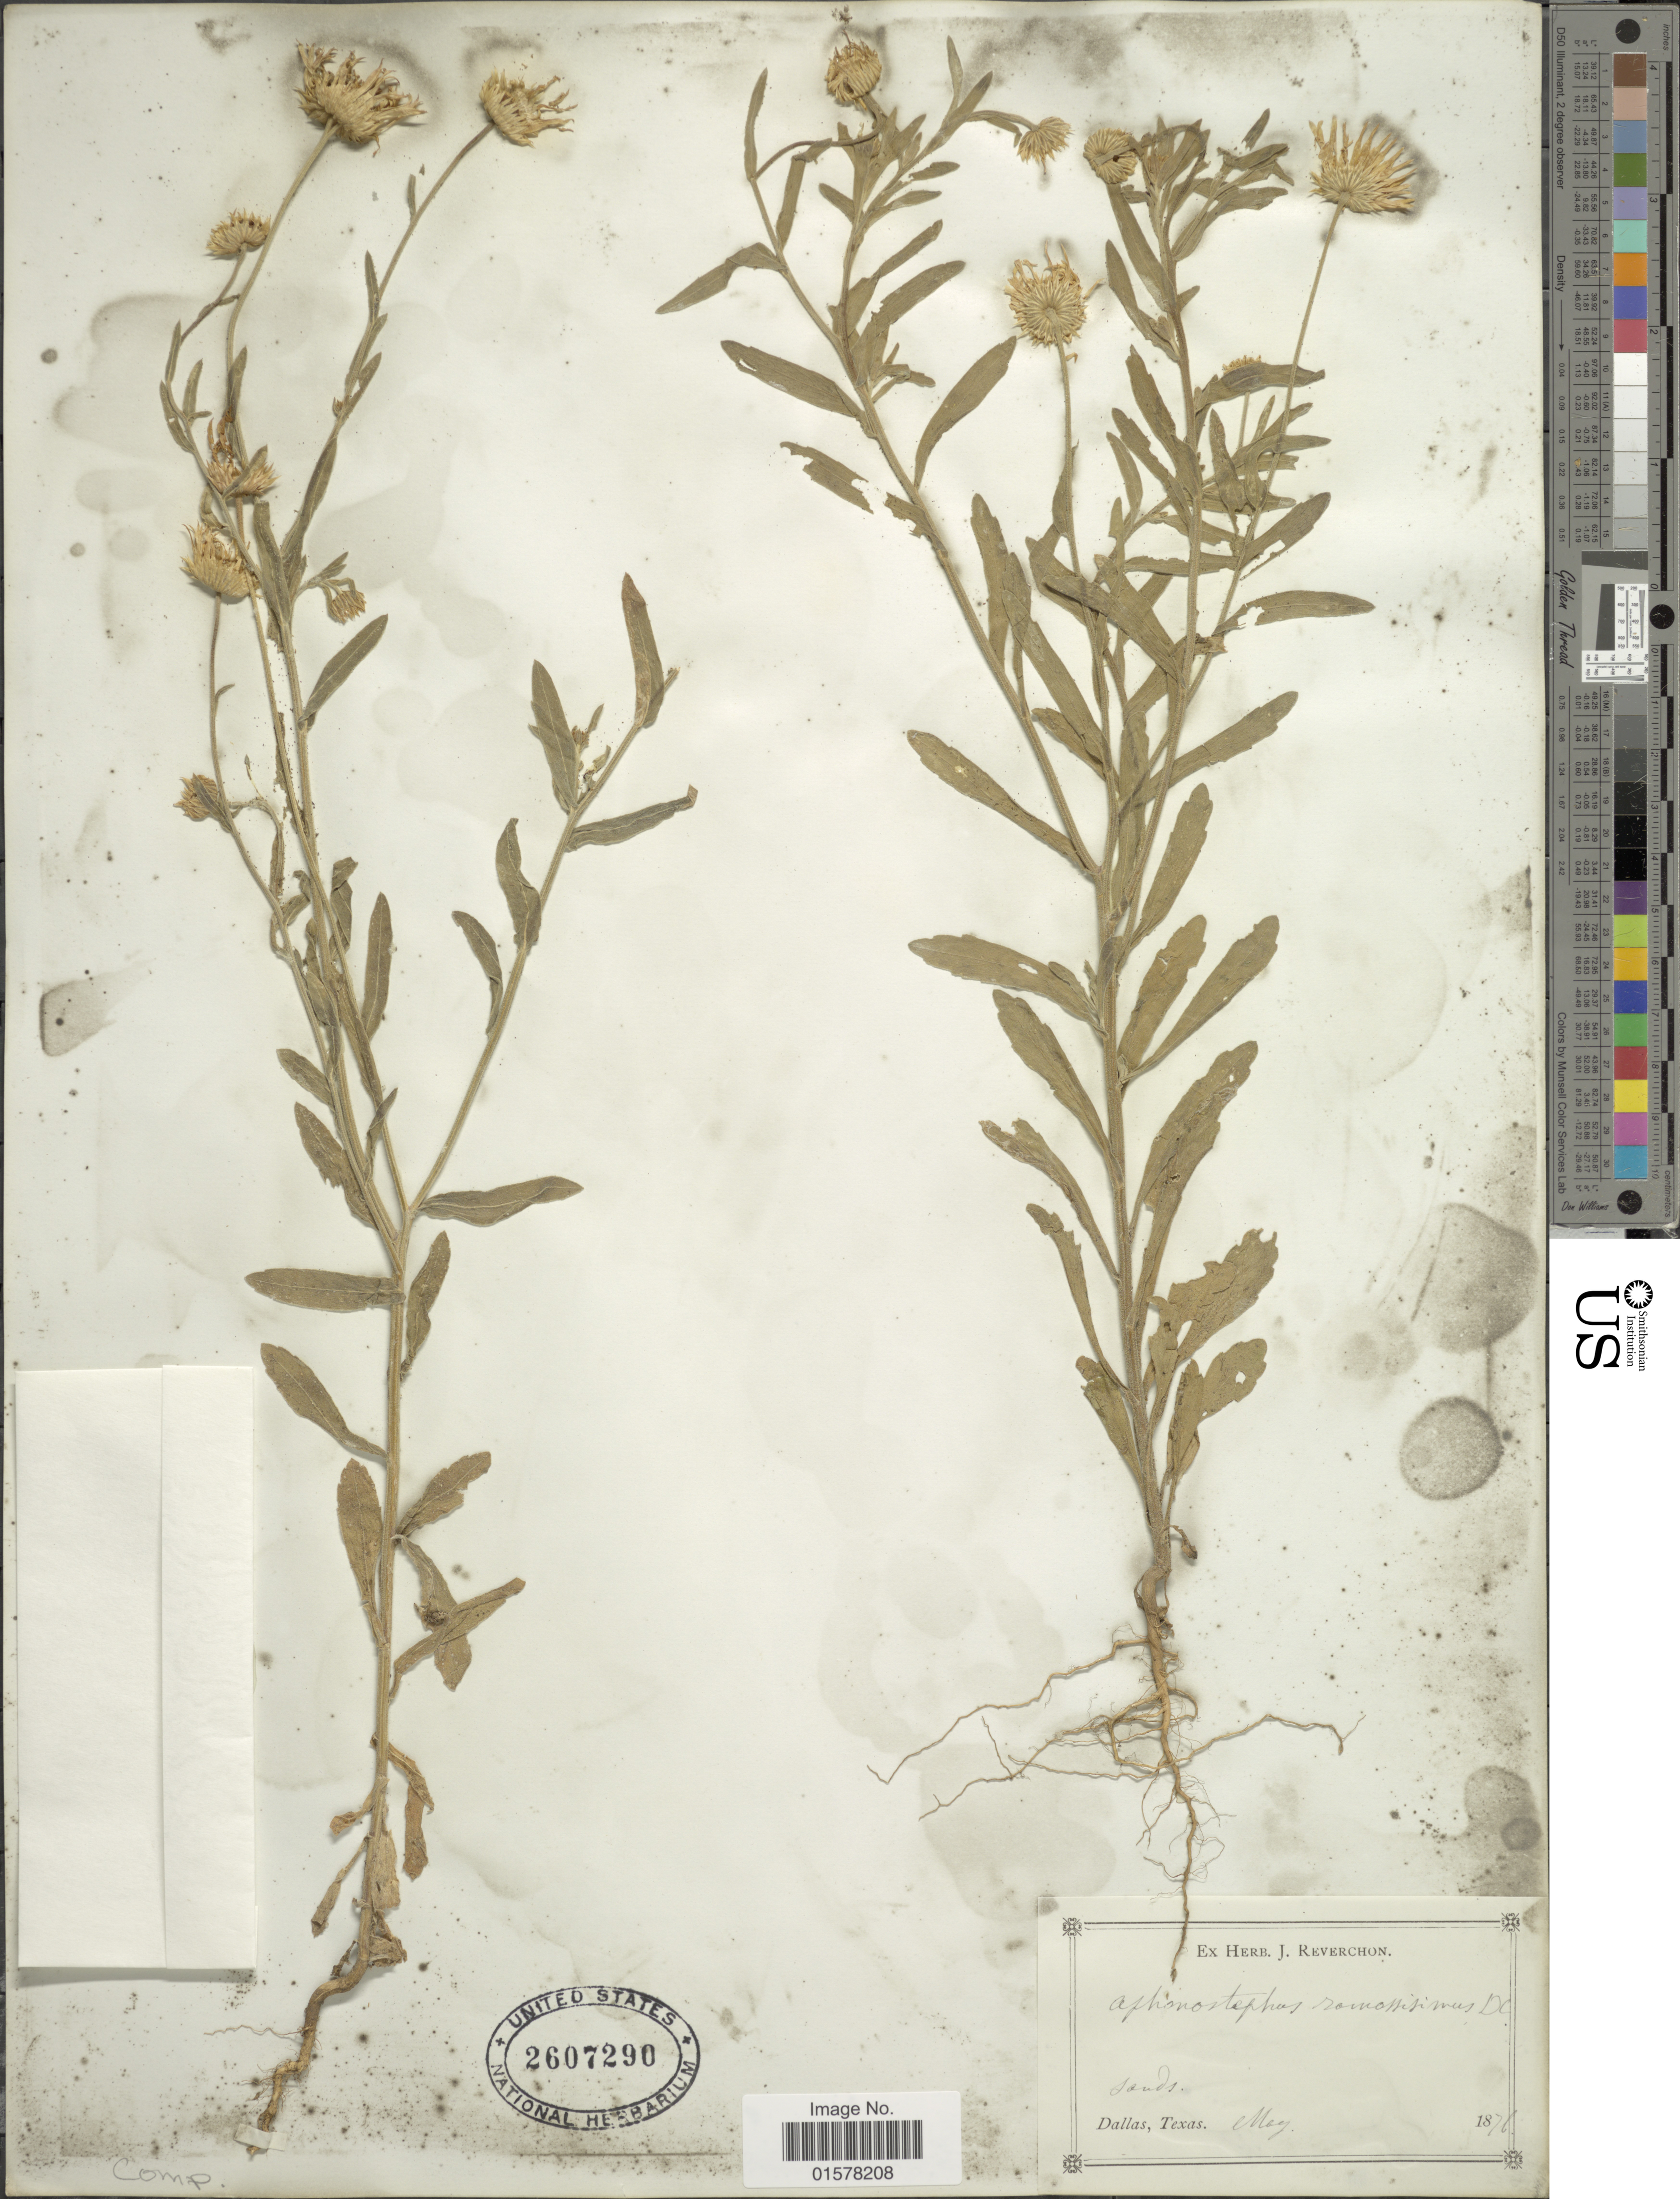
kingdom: Plantae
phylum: Tracheophyta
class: Magnoliopsida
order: Asterales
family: Asteraceae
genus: Aphanostephus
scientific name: Aphanostephus ramosissimus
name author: DC.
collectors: ex herb. J. Reverchon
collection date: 1876-05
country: United States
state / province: Texas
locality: Dallas, Texas. Sands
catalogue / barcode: US 2607290